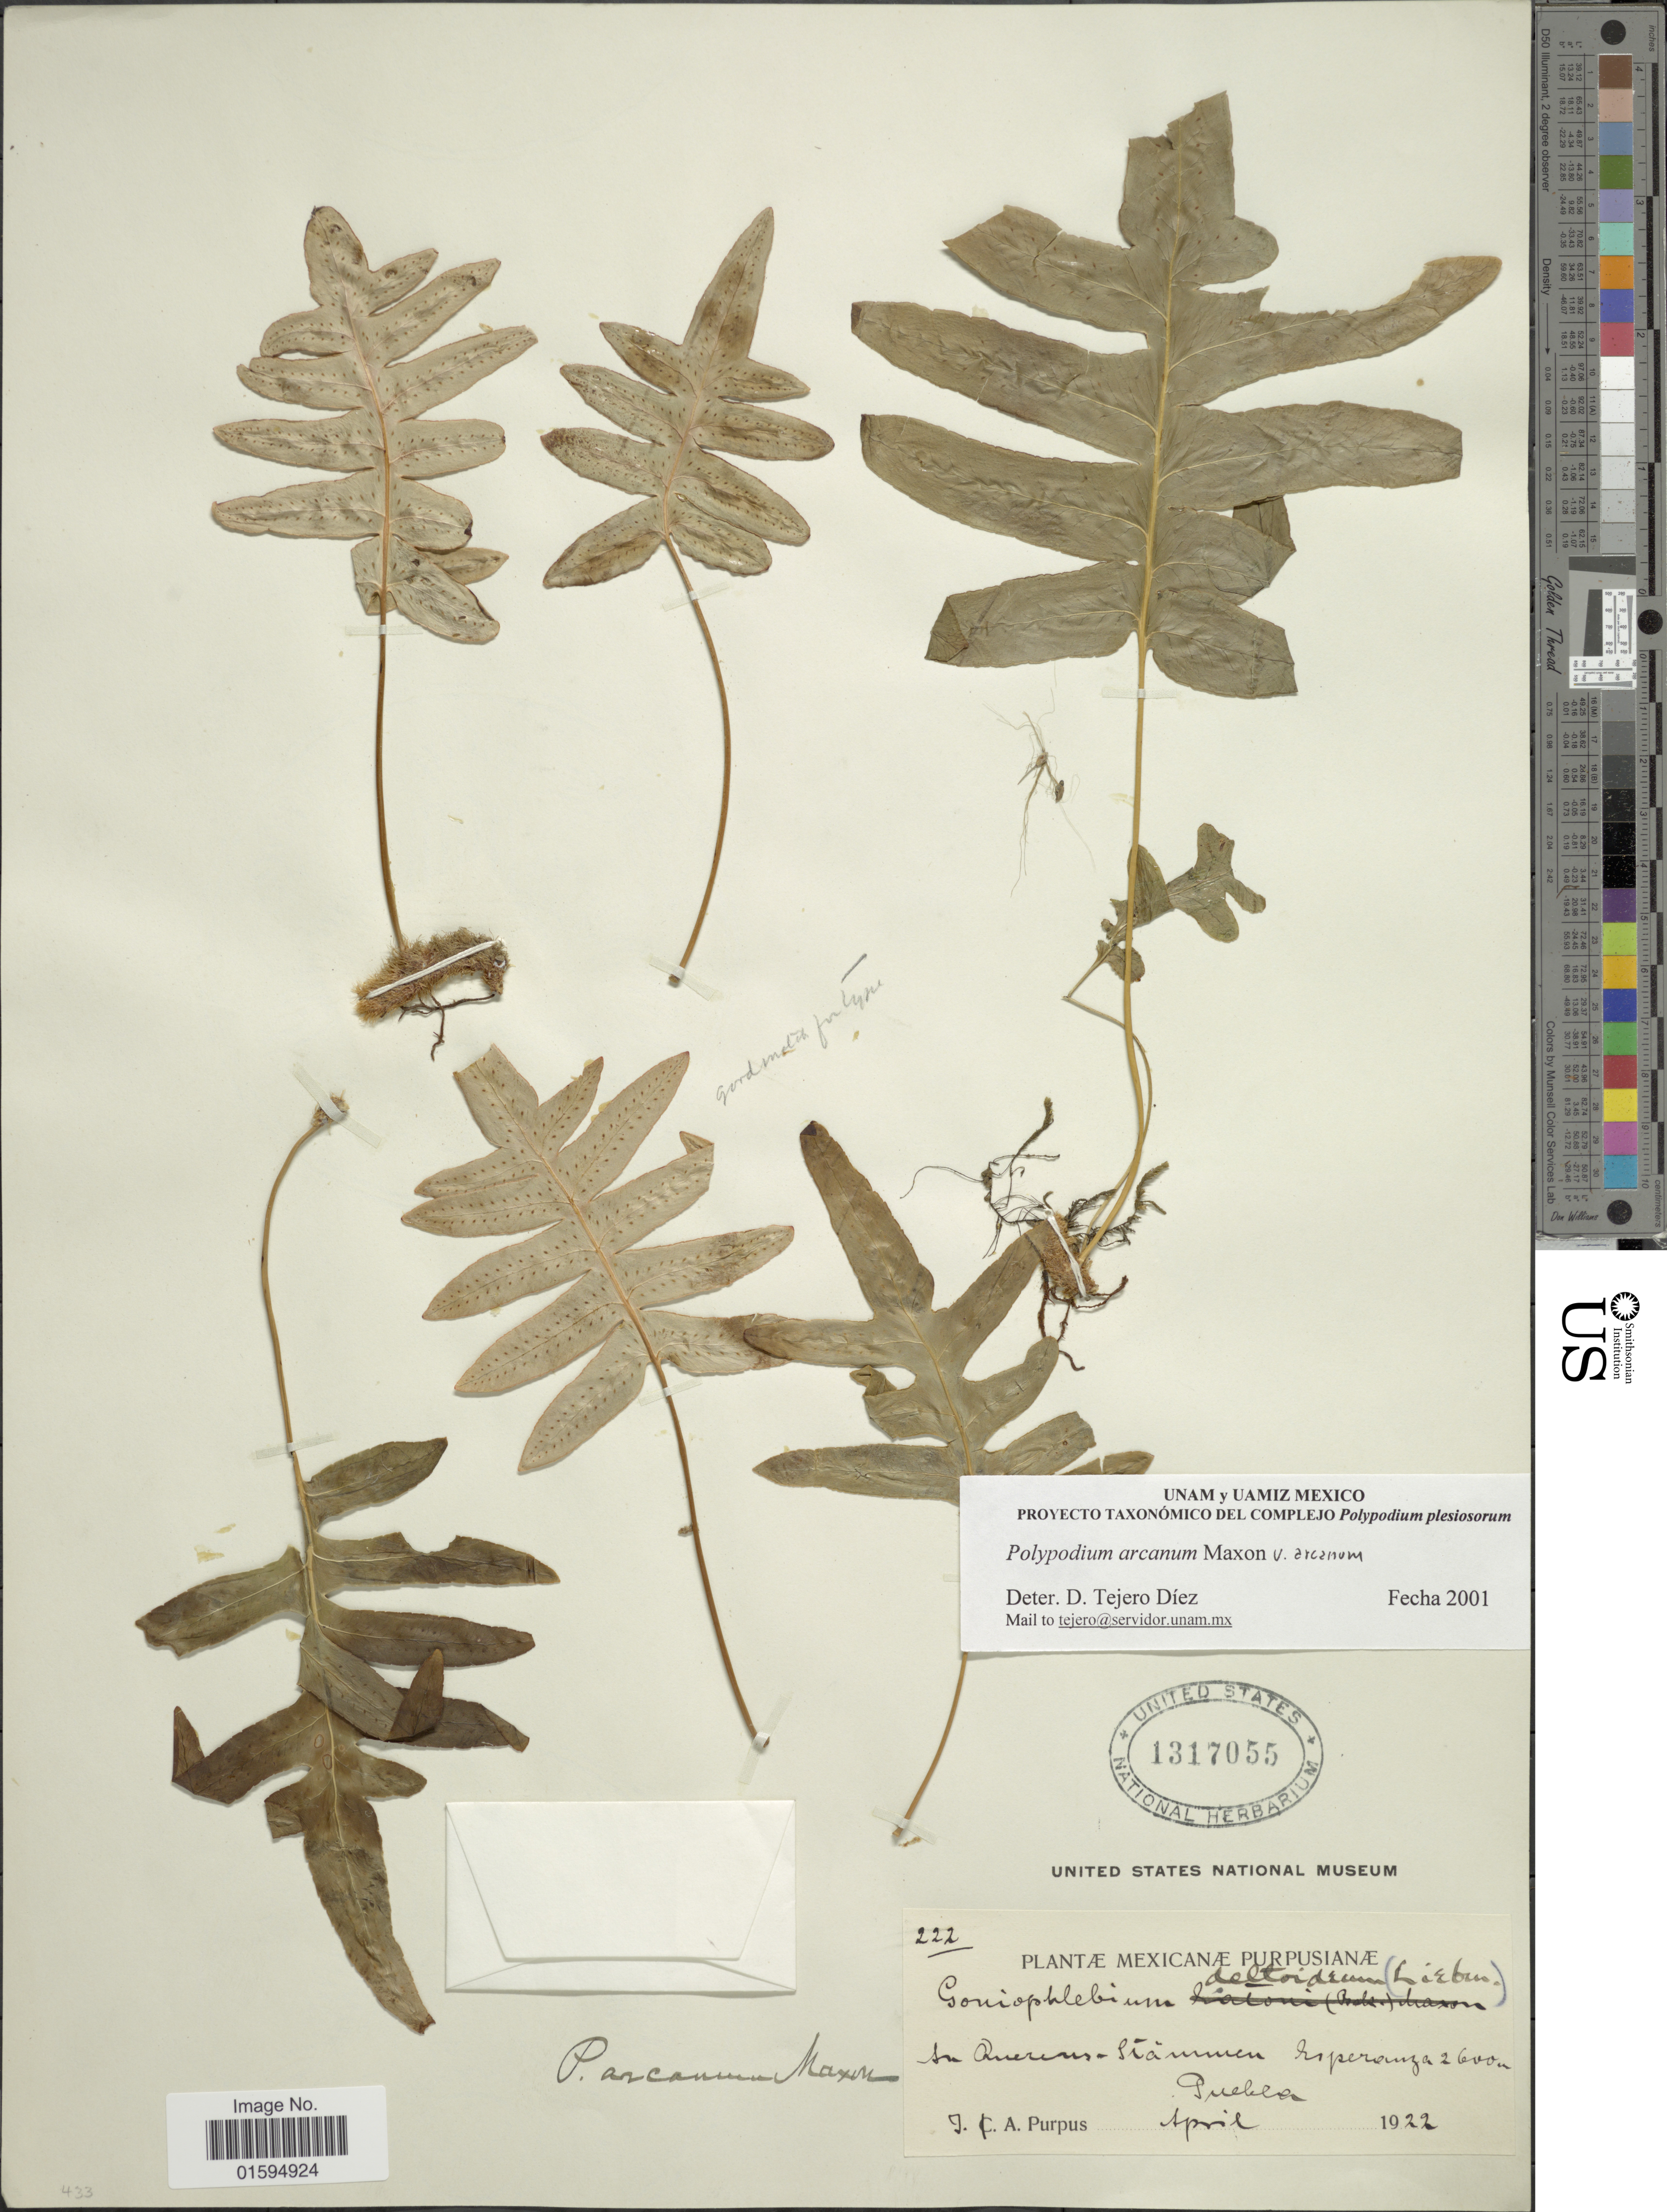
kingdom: Plantae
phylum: Tracheophyta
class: Polypodiopsida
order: Polypodiales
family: Polypodiaceae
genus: Polypodium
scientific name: Polypodium arcanum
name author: Maxon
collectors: J. A. Purpus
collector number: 222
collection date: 1922-04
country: Mexico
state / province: Puebla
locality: In Queremes Staummen Esperanza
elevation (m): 2600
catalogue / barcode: US 1317055